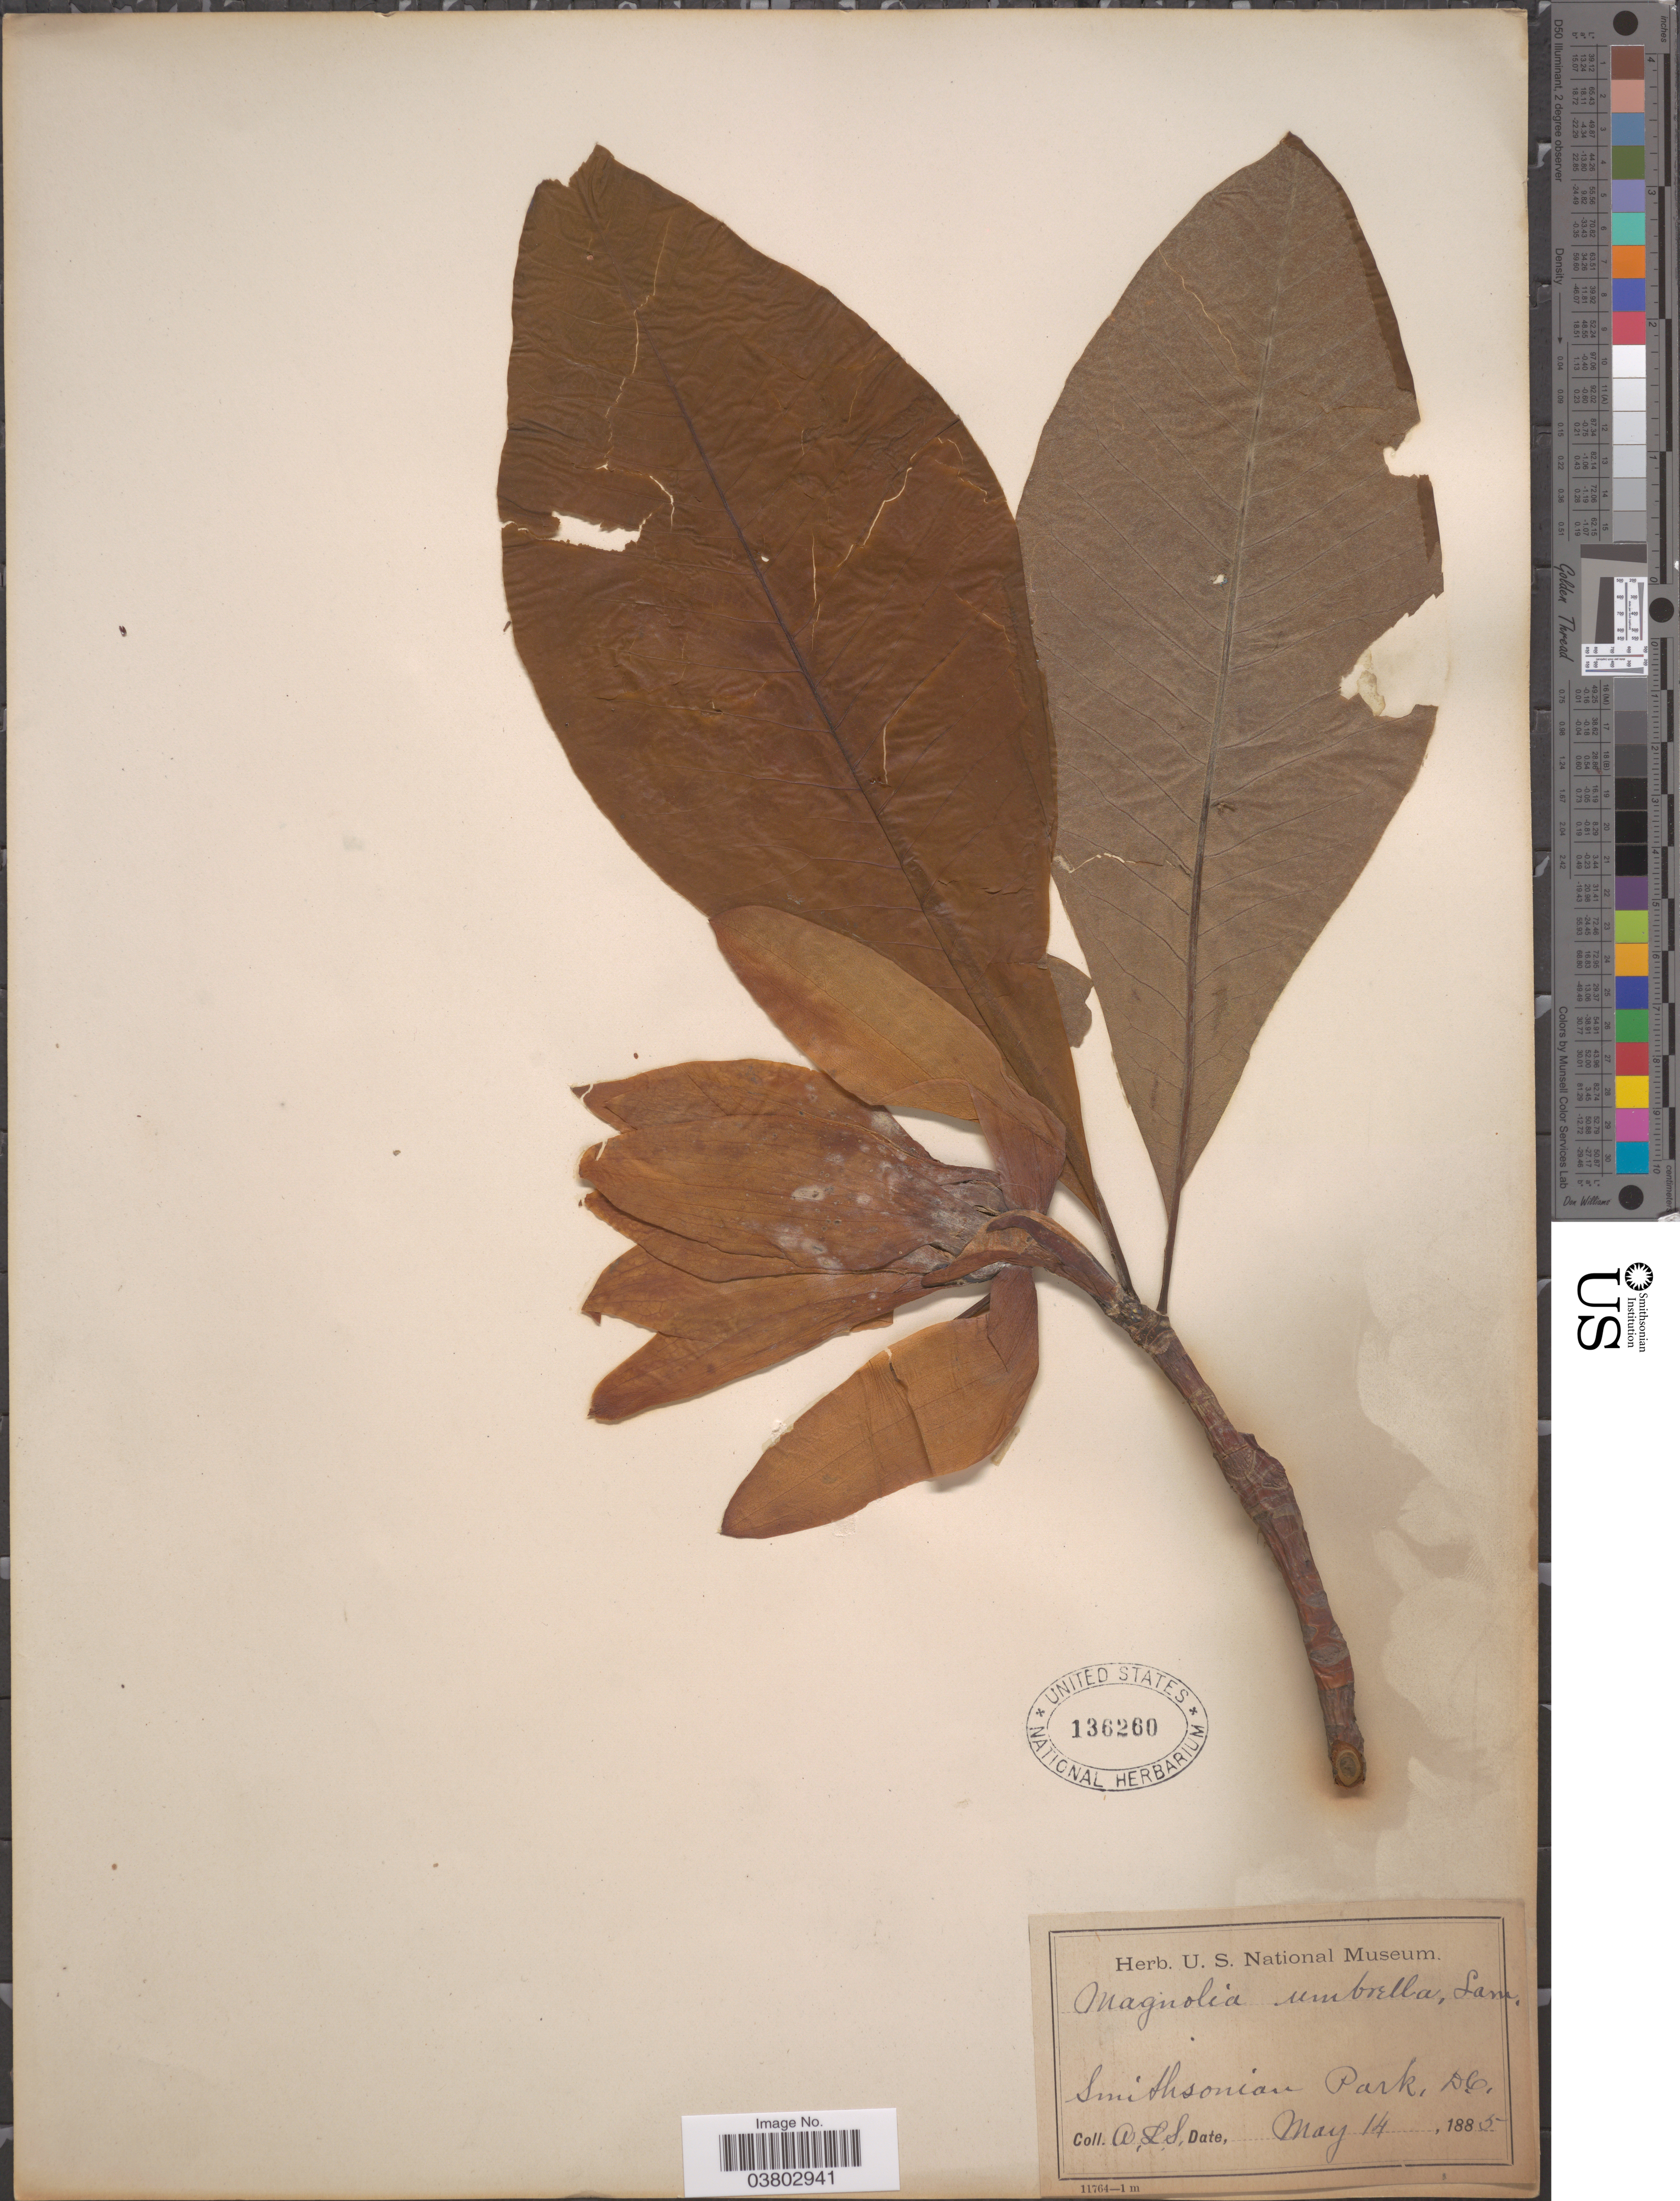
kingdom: Plantae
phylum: Tracheophyta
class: Magnoliopsida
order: Magnoliales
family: Magnoliaceae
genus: Magnolia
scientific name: Magnolia umbrella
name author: Desr.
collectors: A. L. S.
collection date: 1885-05-14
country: United States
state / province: District of Columbia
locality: Smithsonian Park.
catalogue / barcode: US 136260